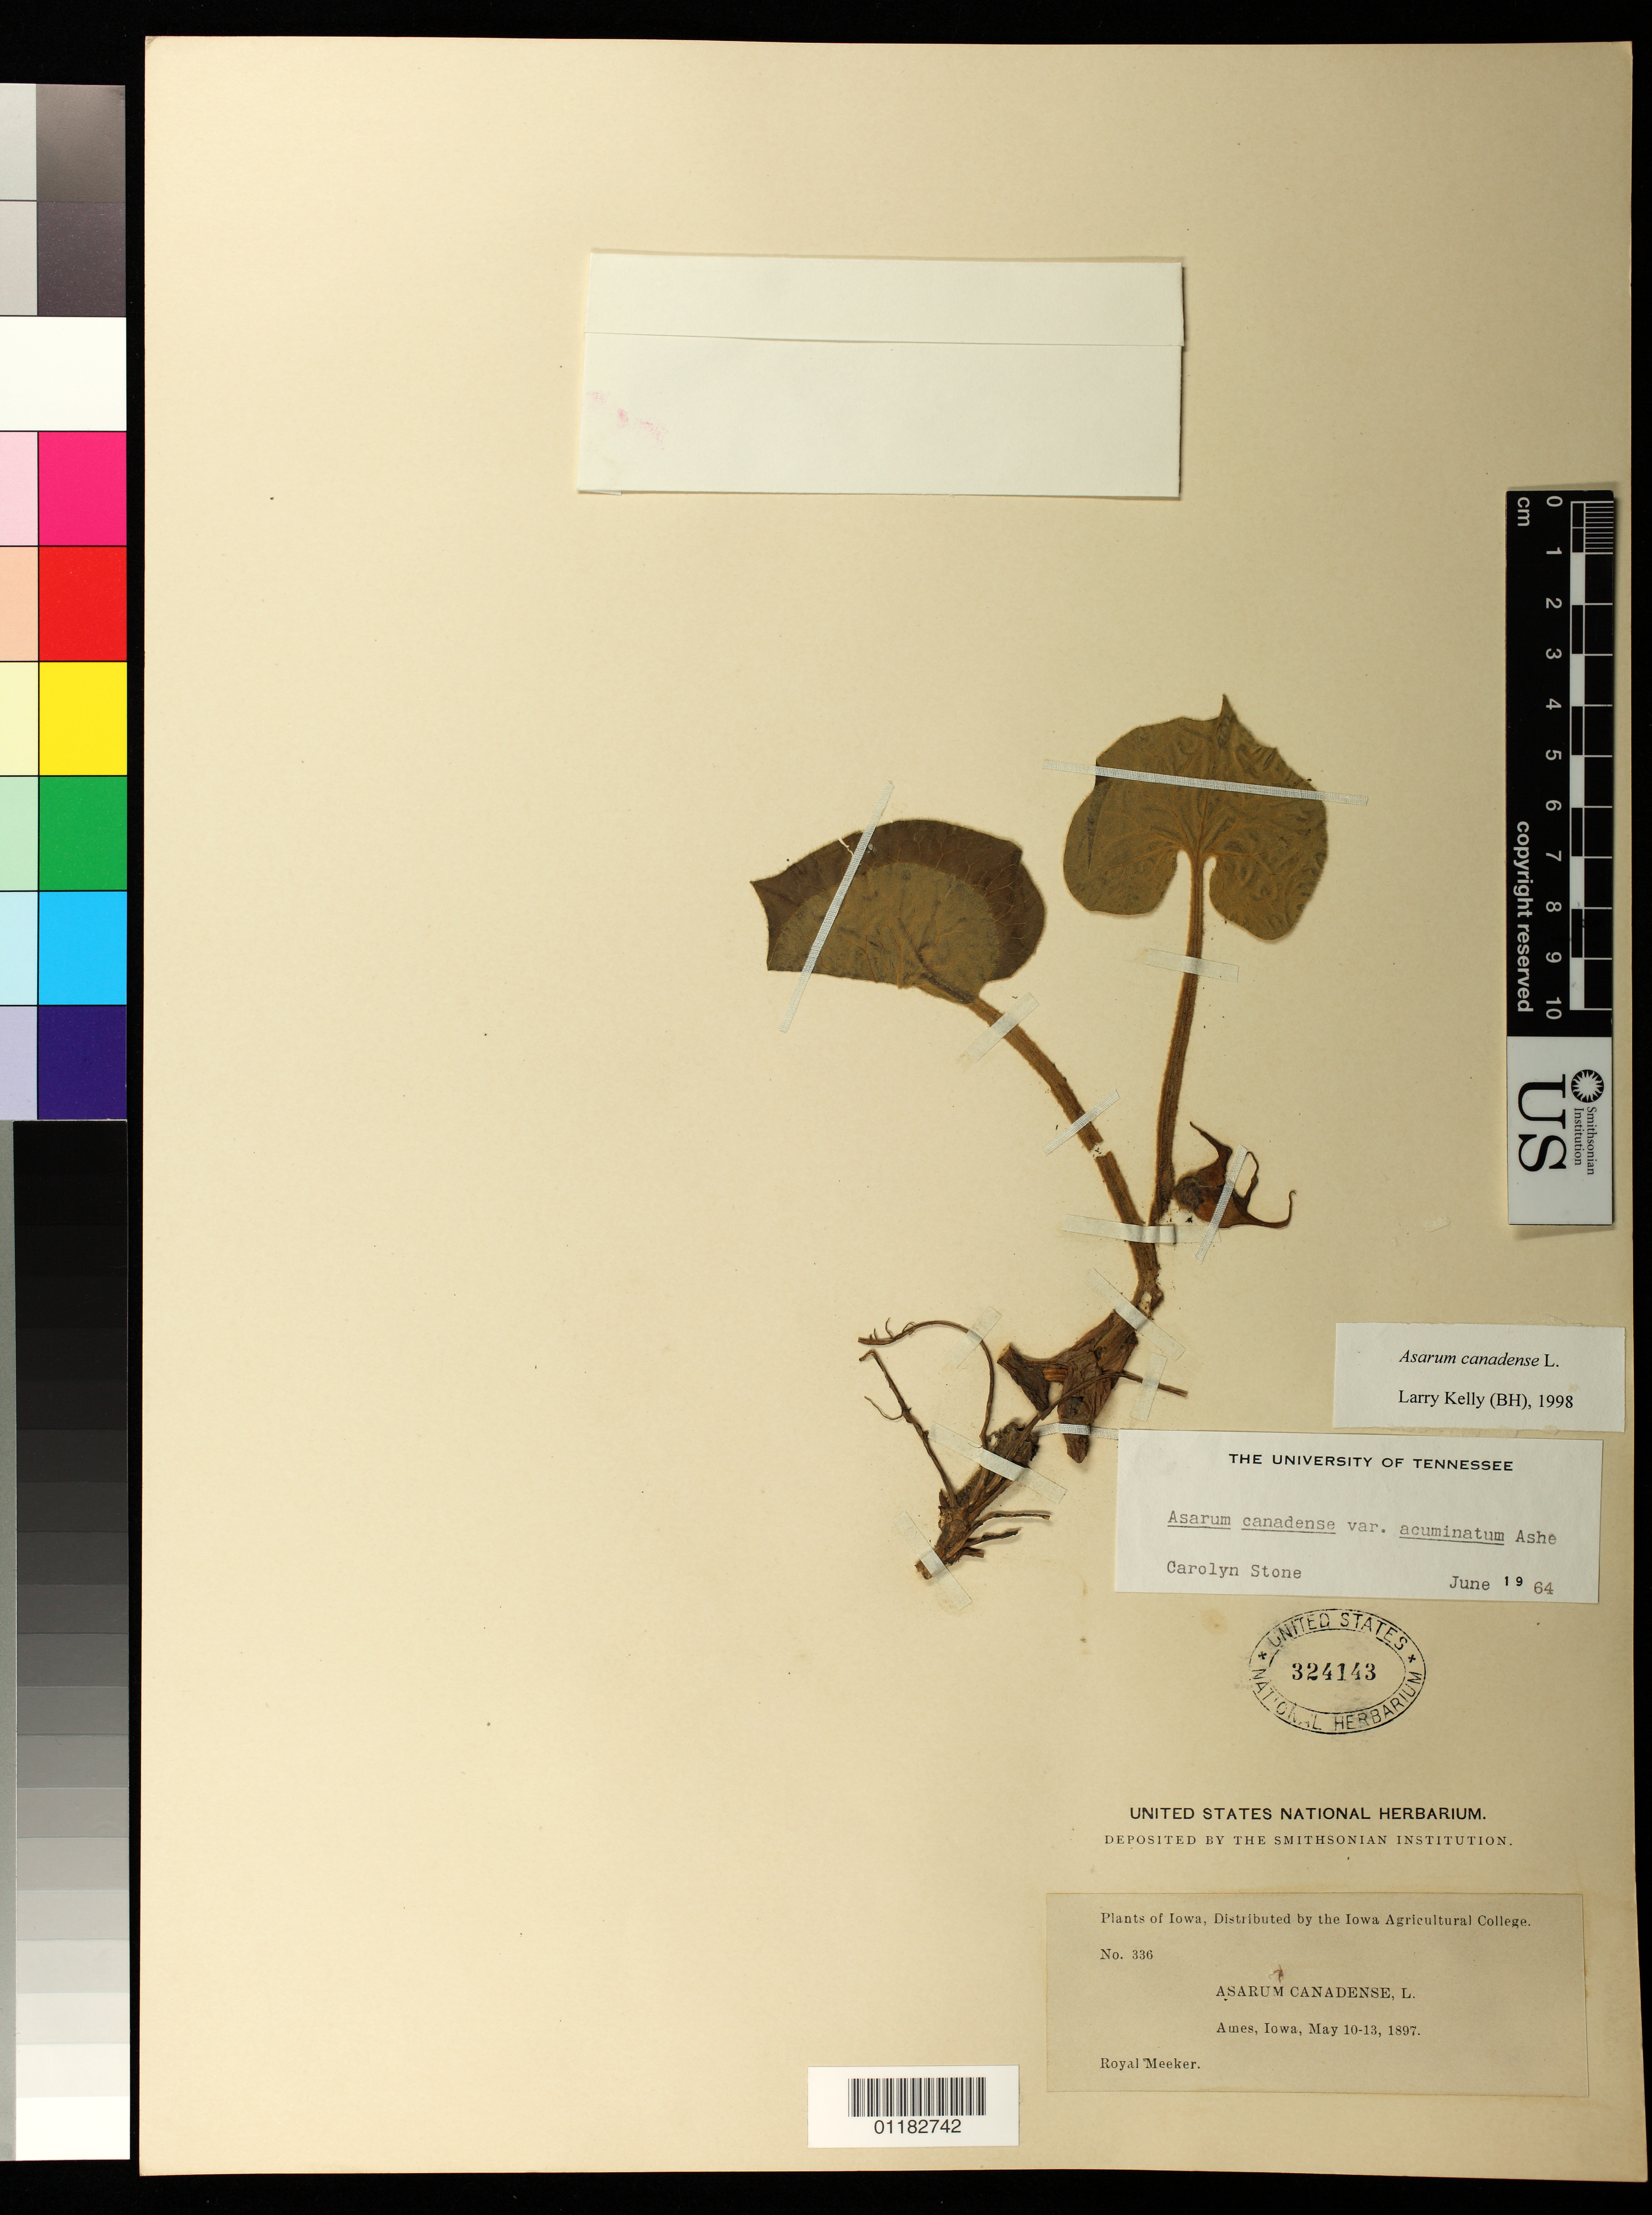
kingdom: Plantae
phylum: Tracheophyta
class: Magnoliopsida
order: Piperales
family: Aristolochiaceae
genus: Asarum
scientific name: Asarum canadense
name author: L.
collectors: R. Meeker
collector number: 336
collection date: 1897-05-10/1897-05-13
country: United States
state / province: Iowa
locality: Ames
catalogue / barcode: US 324143